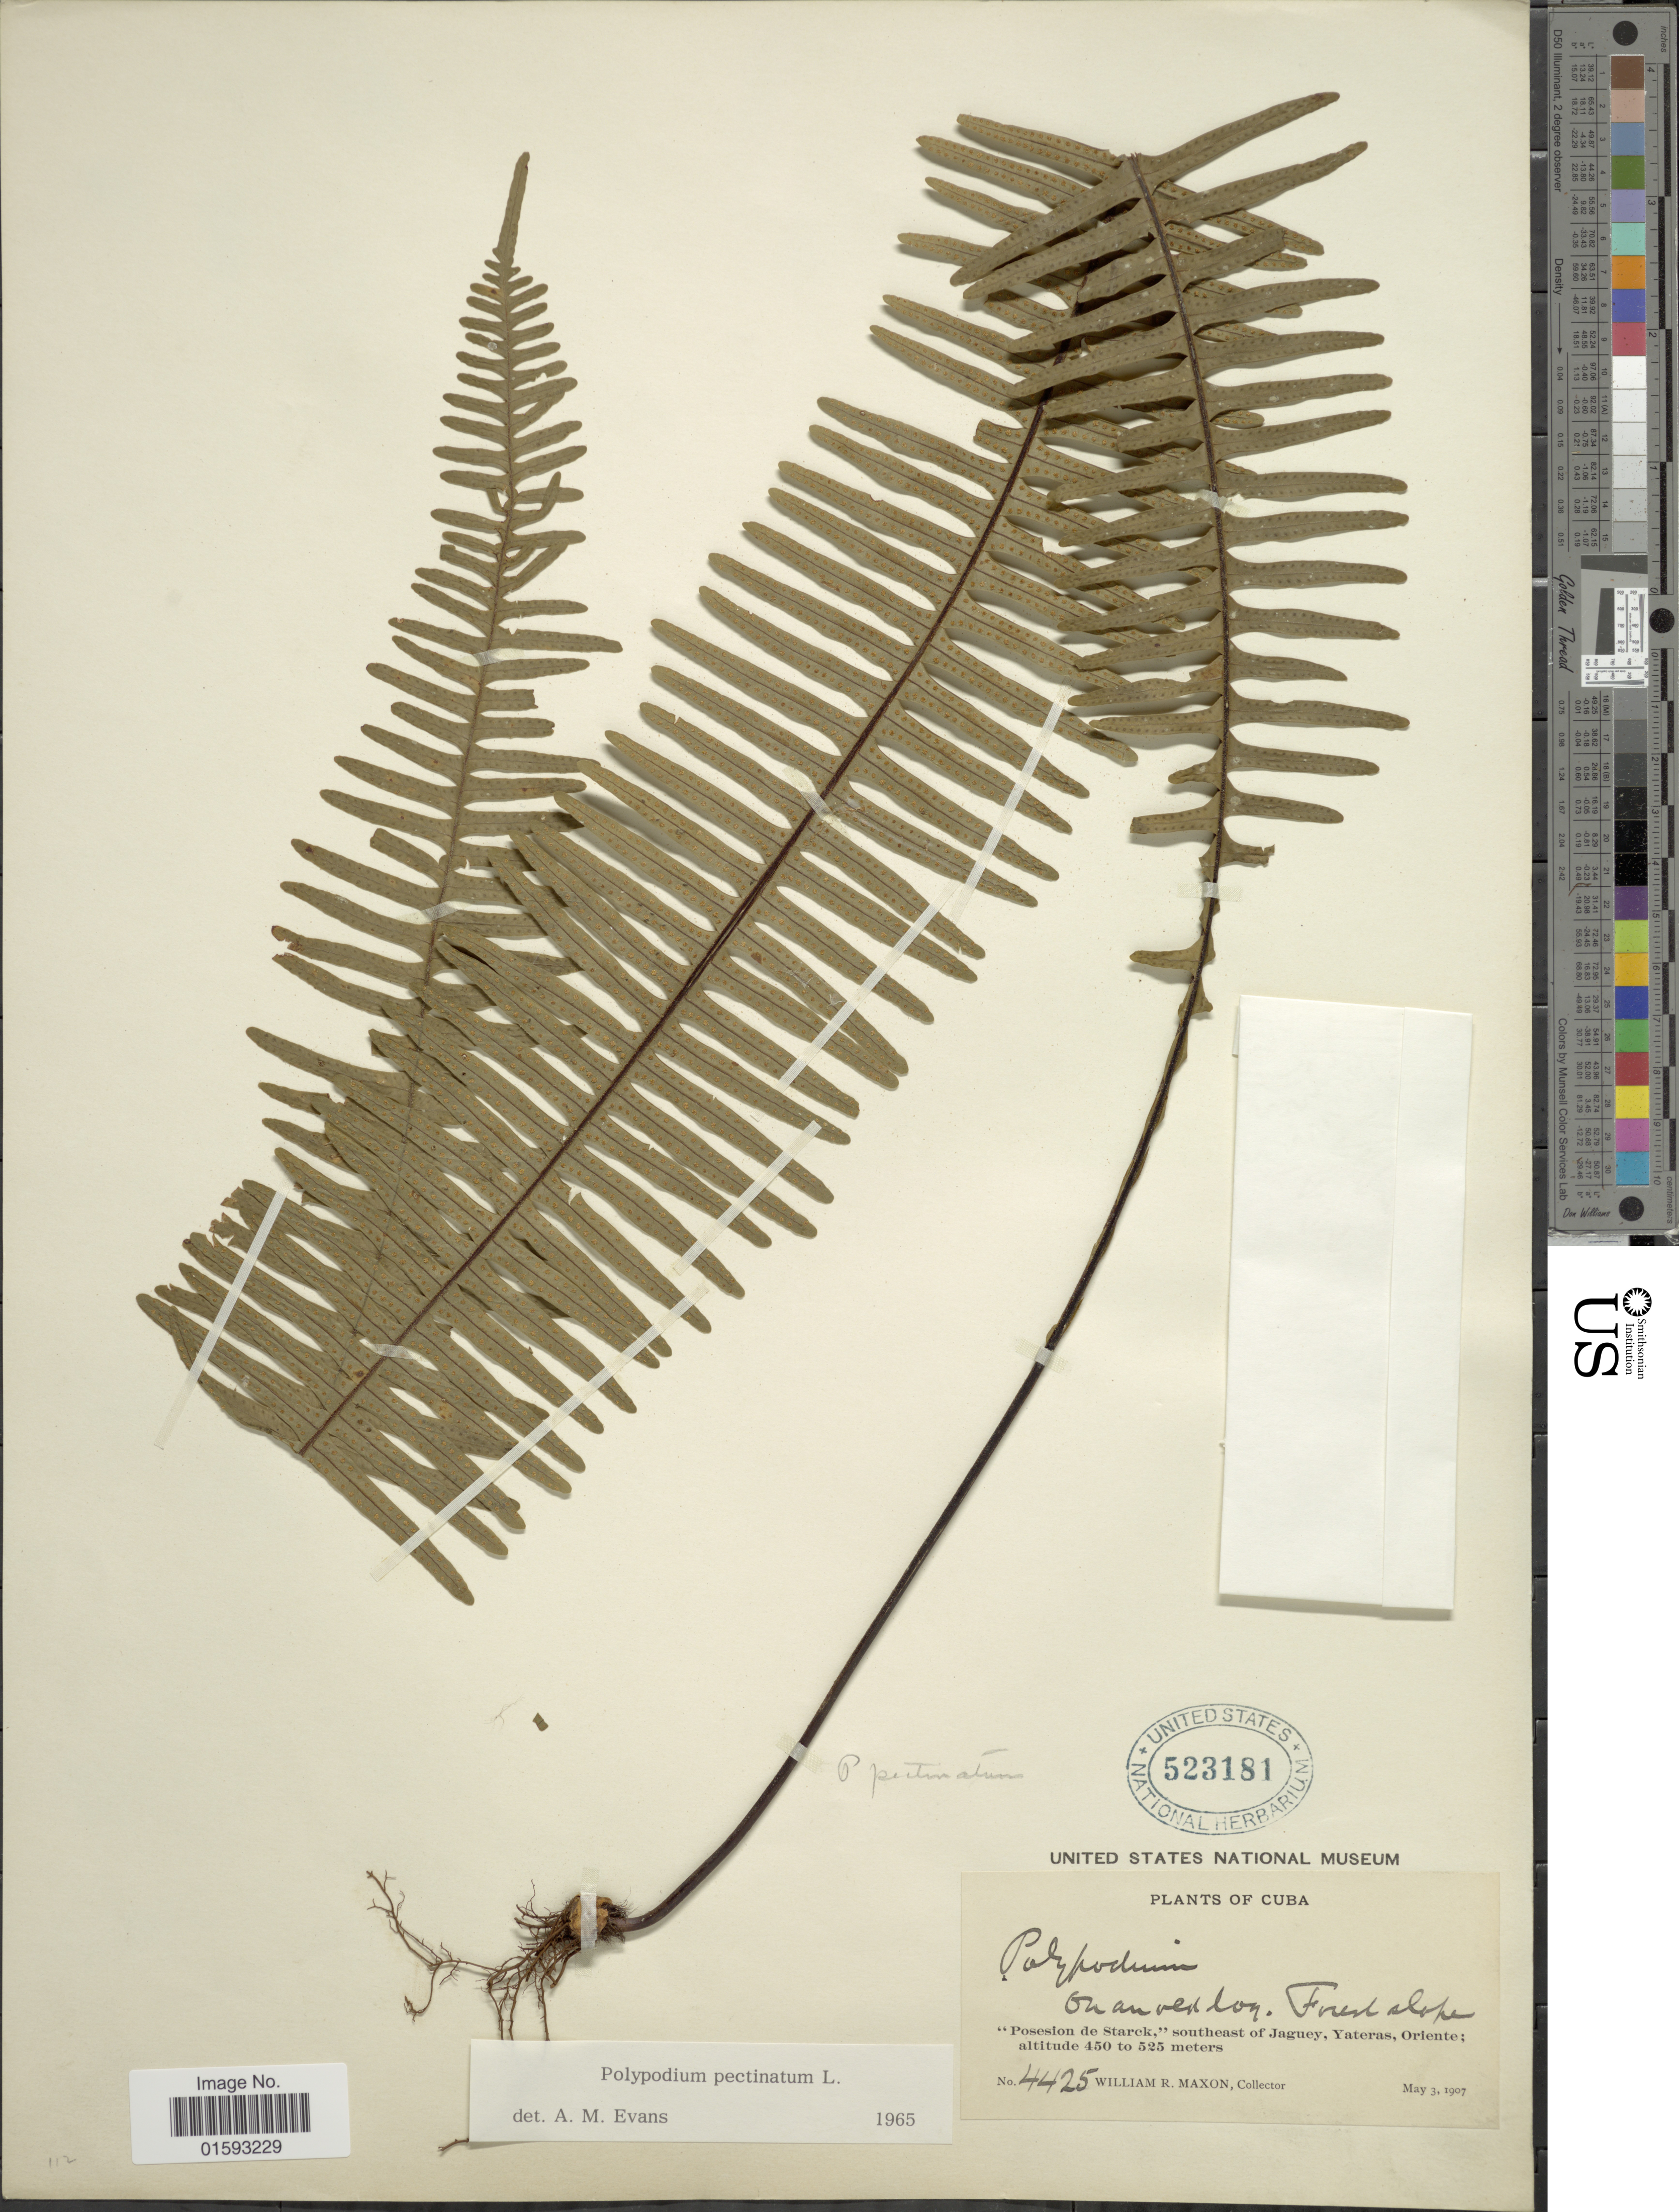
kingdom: Plantae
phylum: Tracheophyta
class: Polypodiopsida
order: Polypodiales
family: Polypodiaceae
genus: Pecluma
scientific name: Pecluma pectinata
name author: (L.) M.G. Price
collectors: W. R. Maxon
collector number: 4425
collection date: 1907-05-03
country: Cuba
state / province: Oriente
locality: Posesion de Starck,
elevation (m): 450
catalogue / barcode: US 523181